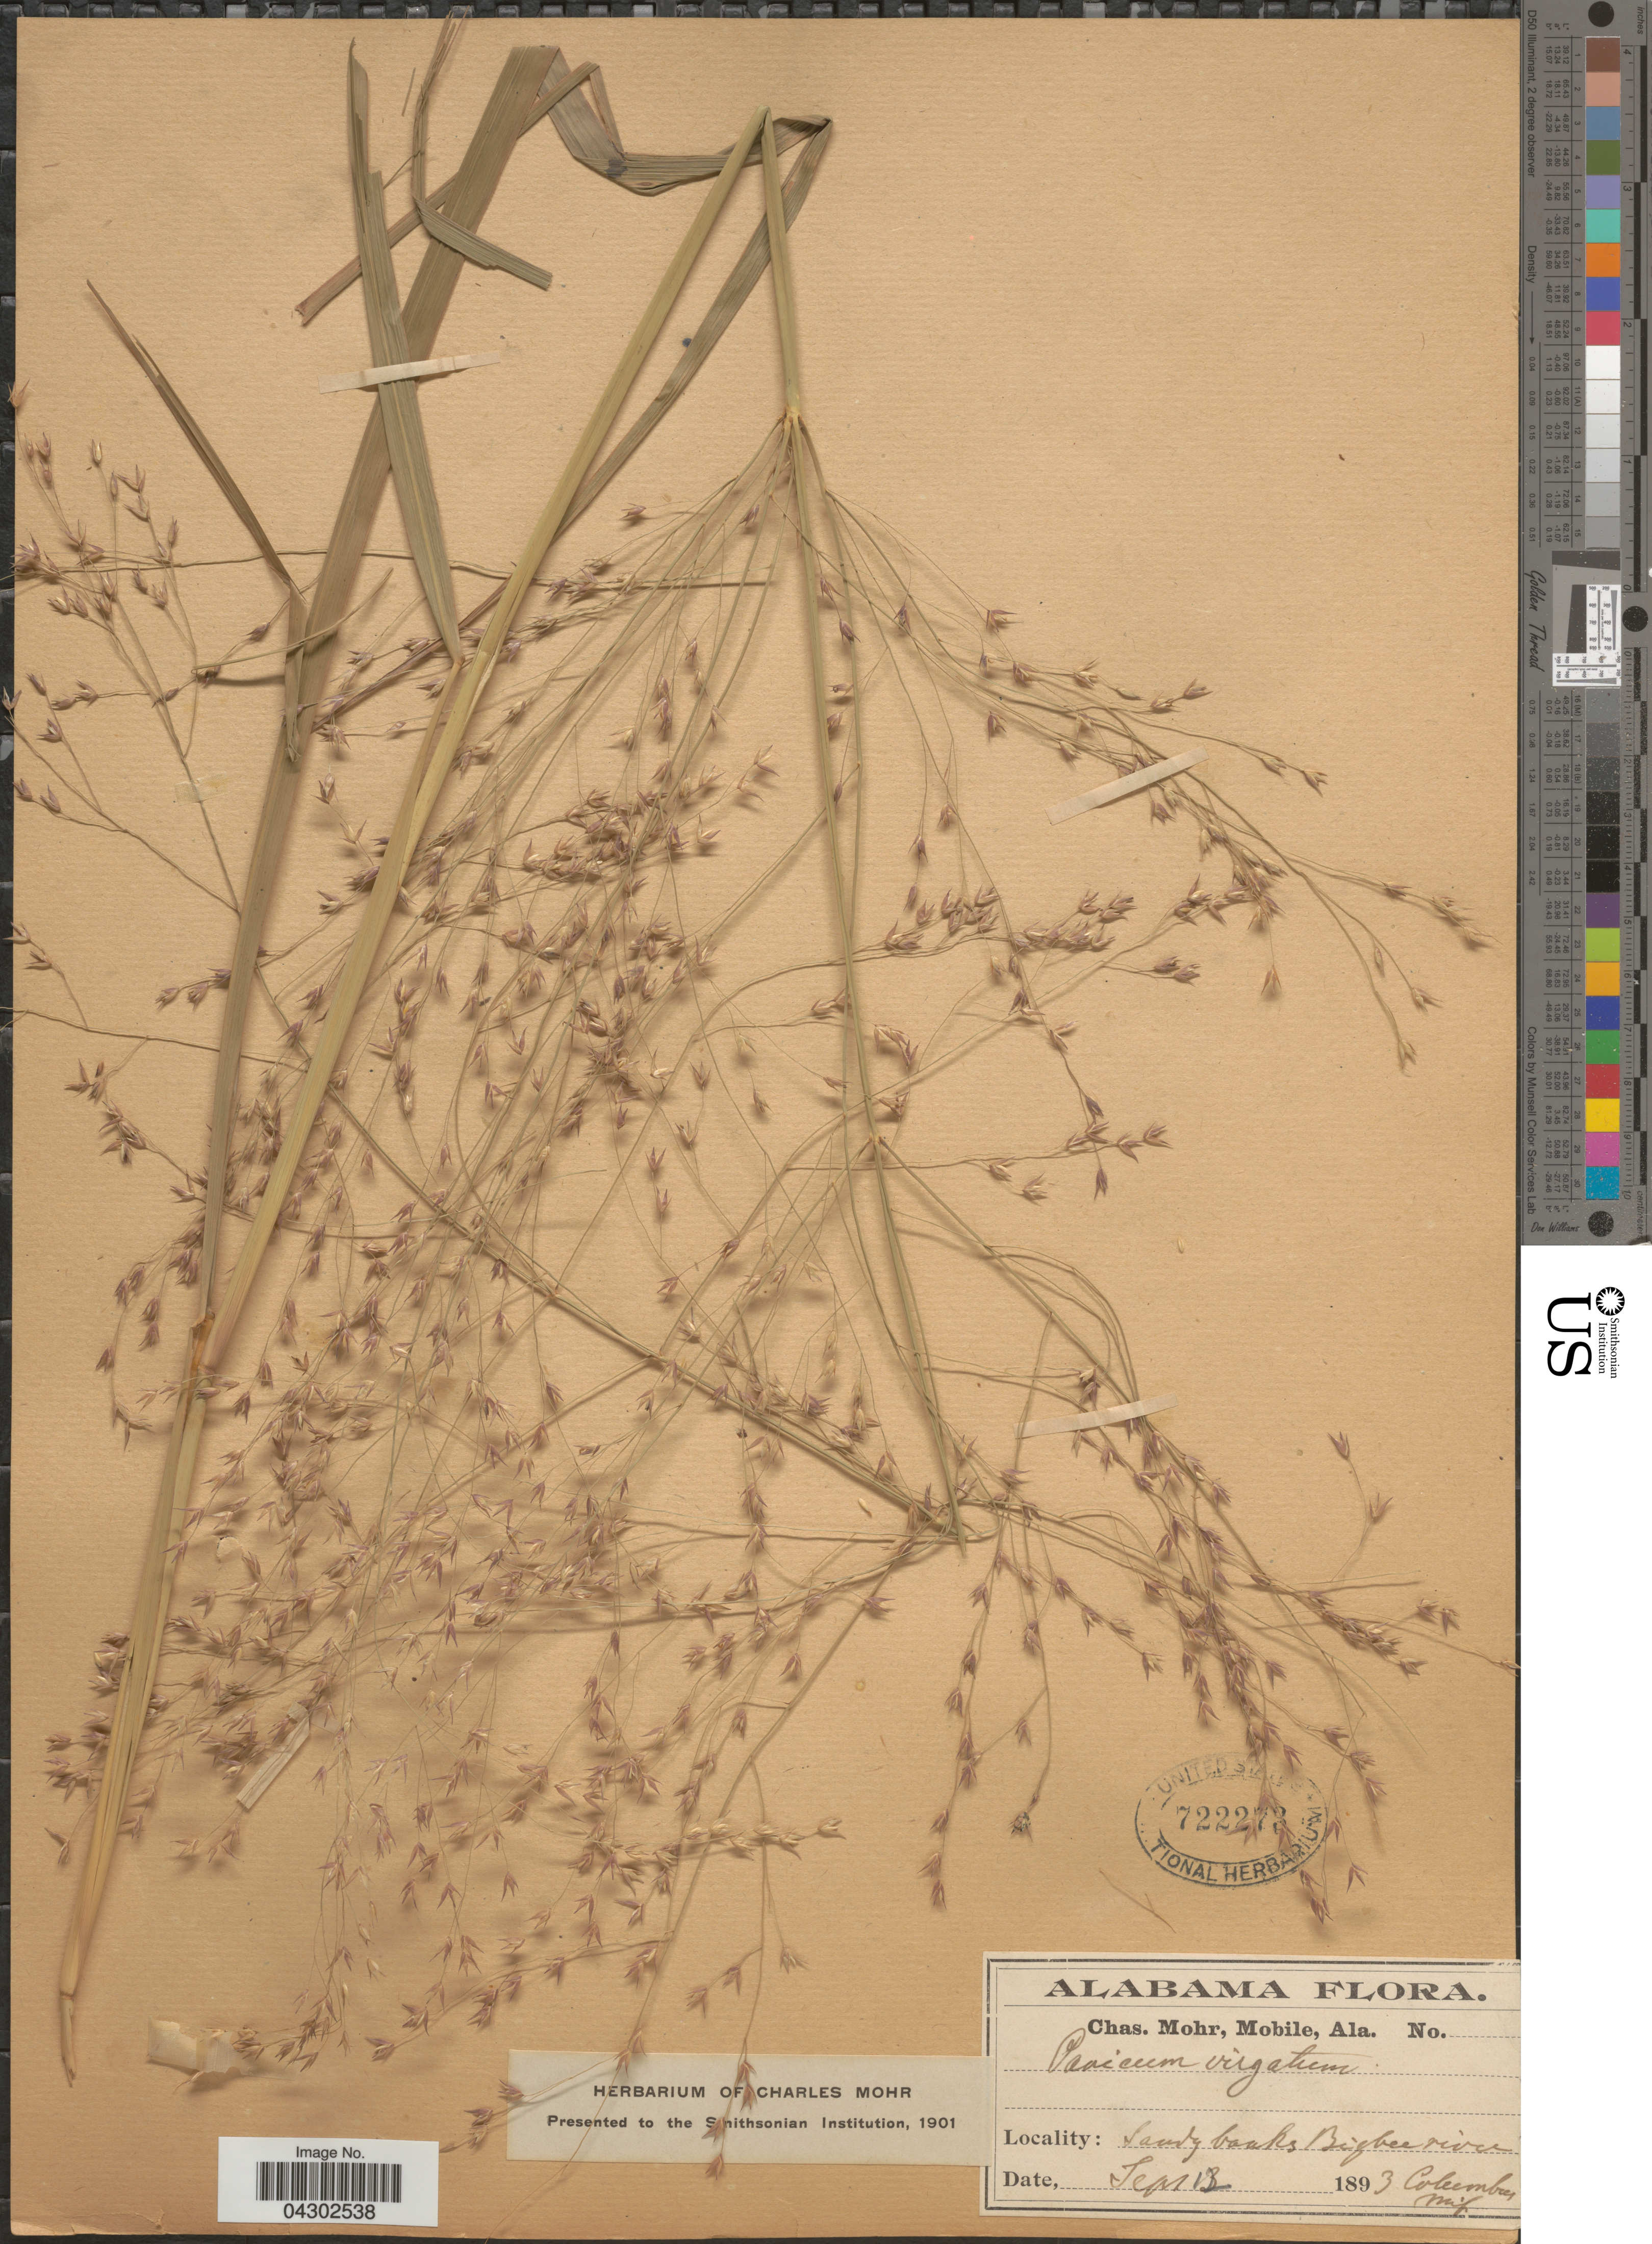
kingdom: Plantae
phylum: Tracheophyta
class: Liliopsida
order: Poales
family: Poaceae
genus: Panicum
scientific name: Panicum virgatum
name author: L.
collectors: Mohr, C. T. (herbarium)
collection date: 1893-09-13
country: United States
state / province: Alabama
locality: Sandy banks Bigbee river. Columbus.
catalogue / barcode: US 722273